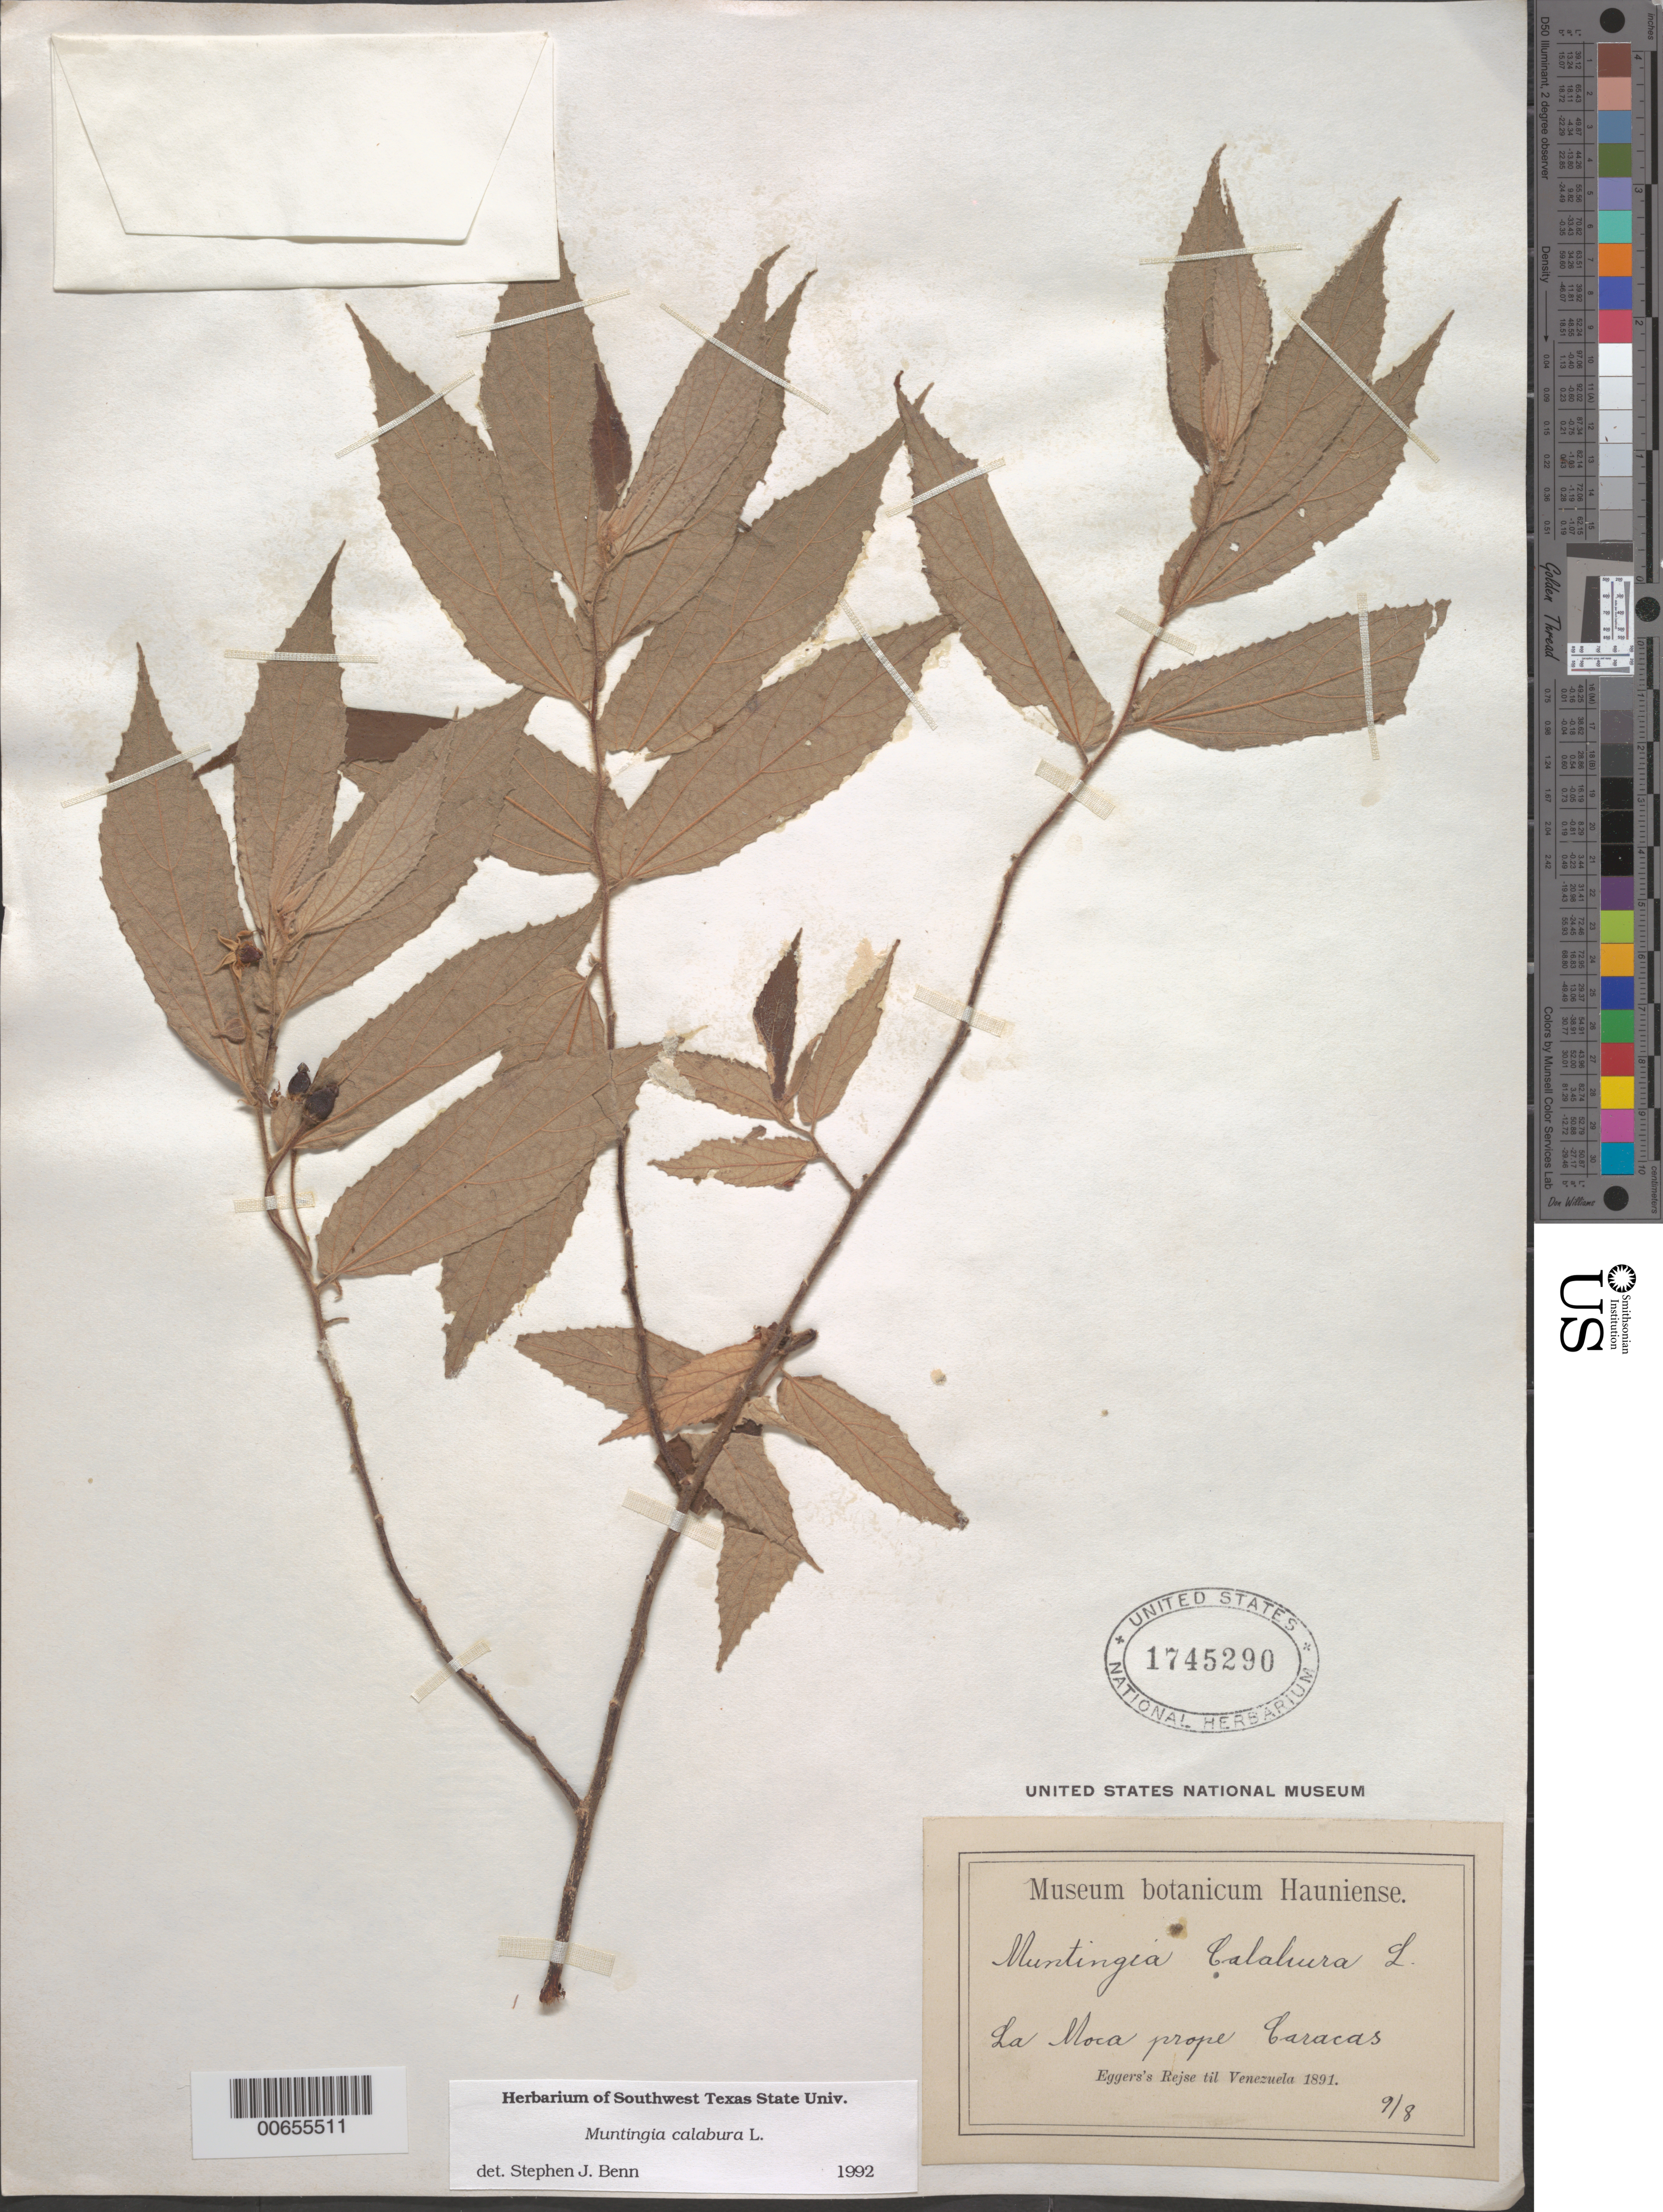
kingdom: Plantae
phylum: Tracheophyta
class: Magnoliopsida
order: Malvales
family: Muntingiaceae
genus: Muntingia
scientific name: Muntingia calabura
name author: L.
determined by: Benn, S. J.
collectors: H. F. A. von Eggers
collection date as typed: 09 Aug 1891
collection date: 1891-08-09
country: Venezuela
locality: La Moca prope Caracas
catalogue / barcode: US 1745290